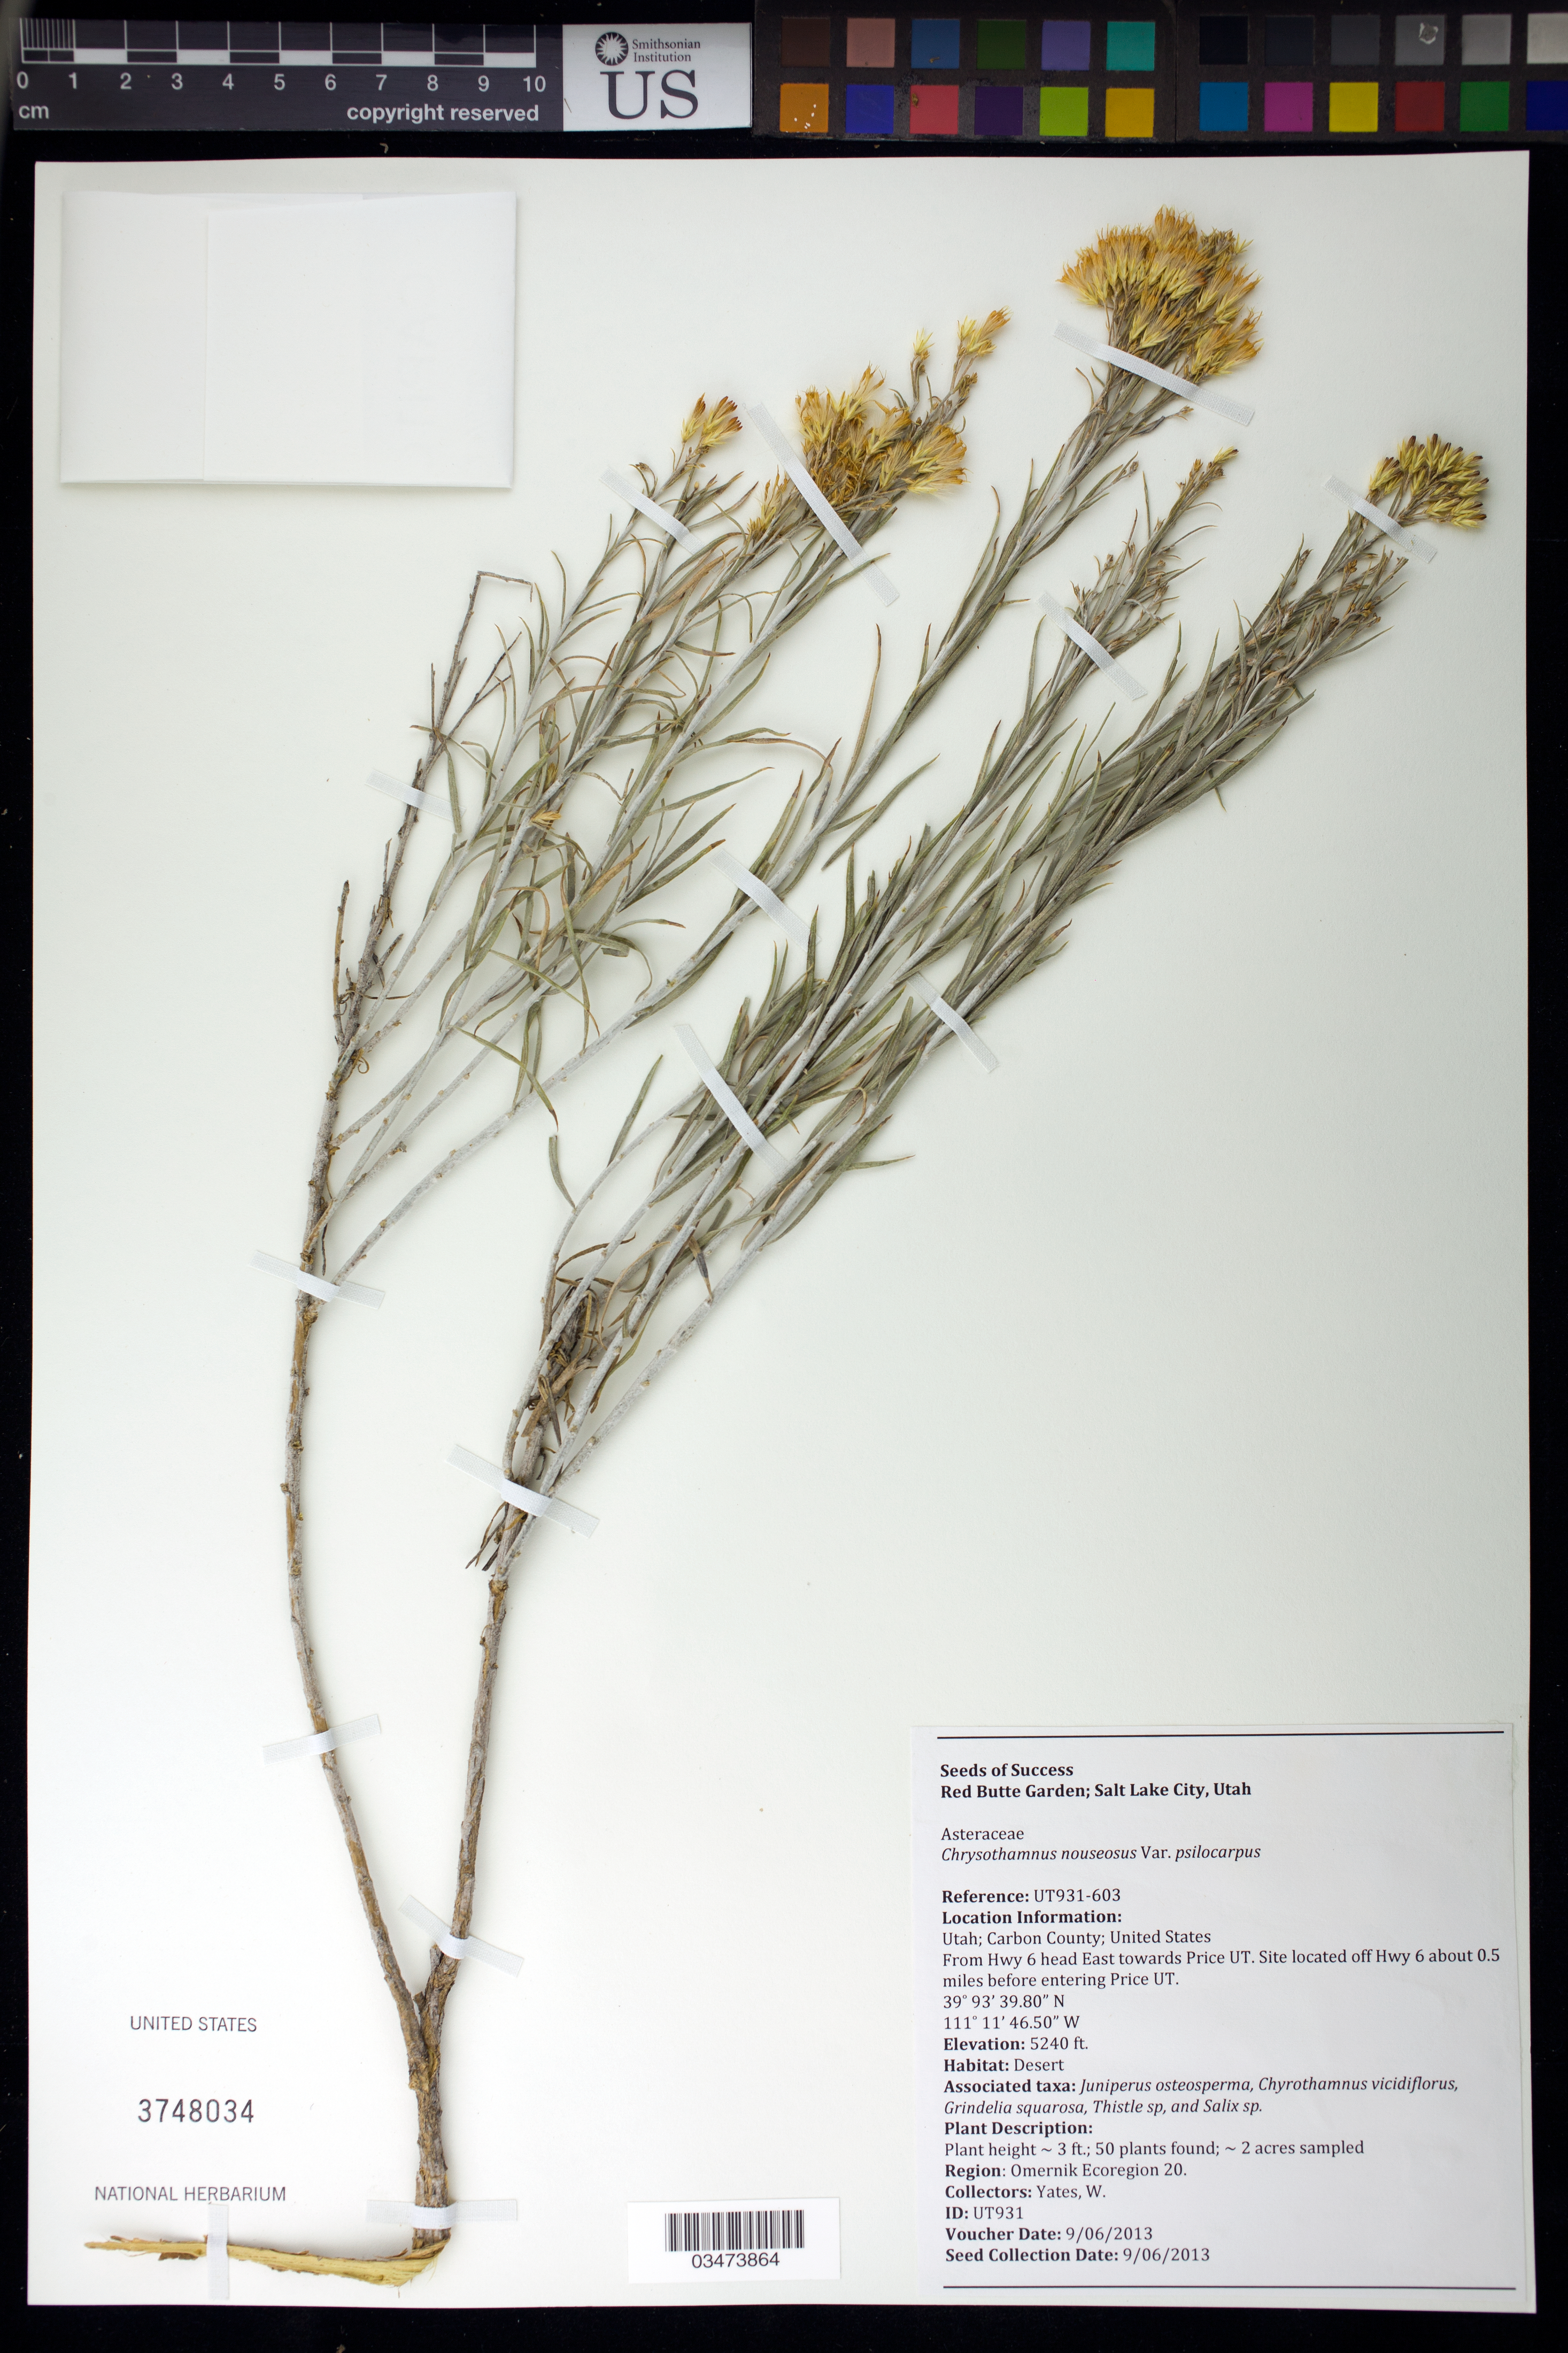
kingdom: Plantae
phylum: Tracheophyta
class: Magnoliopsida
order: Asterales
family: Asteraceae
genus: Ericameria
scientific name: Ericameria nauseosa var. psilocarpa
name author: (S.F. Blake) G.L. Nesom & G.I. Baird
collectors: W. Yates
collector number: UT931-603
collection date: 2013-09-06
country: United States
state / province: Utah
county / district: Carbon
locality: Off Hwy 6 about 0.5 miles before entering Price UT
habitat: Desert. With: Thistle sp., Salix sp., ect.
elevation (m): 1597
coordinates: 39 93 39.8 N, 111 11 46.5 W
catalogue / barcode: US 3748034